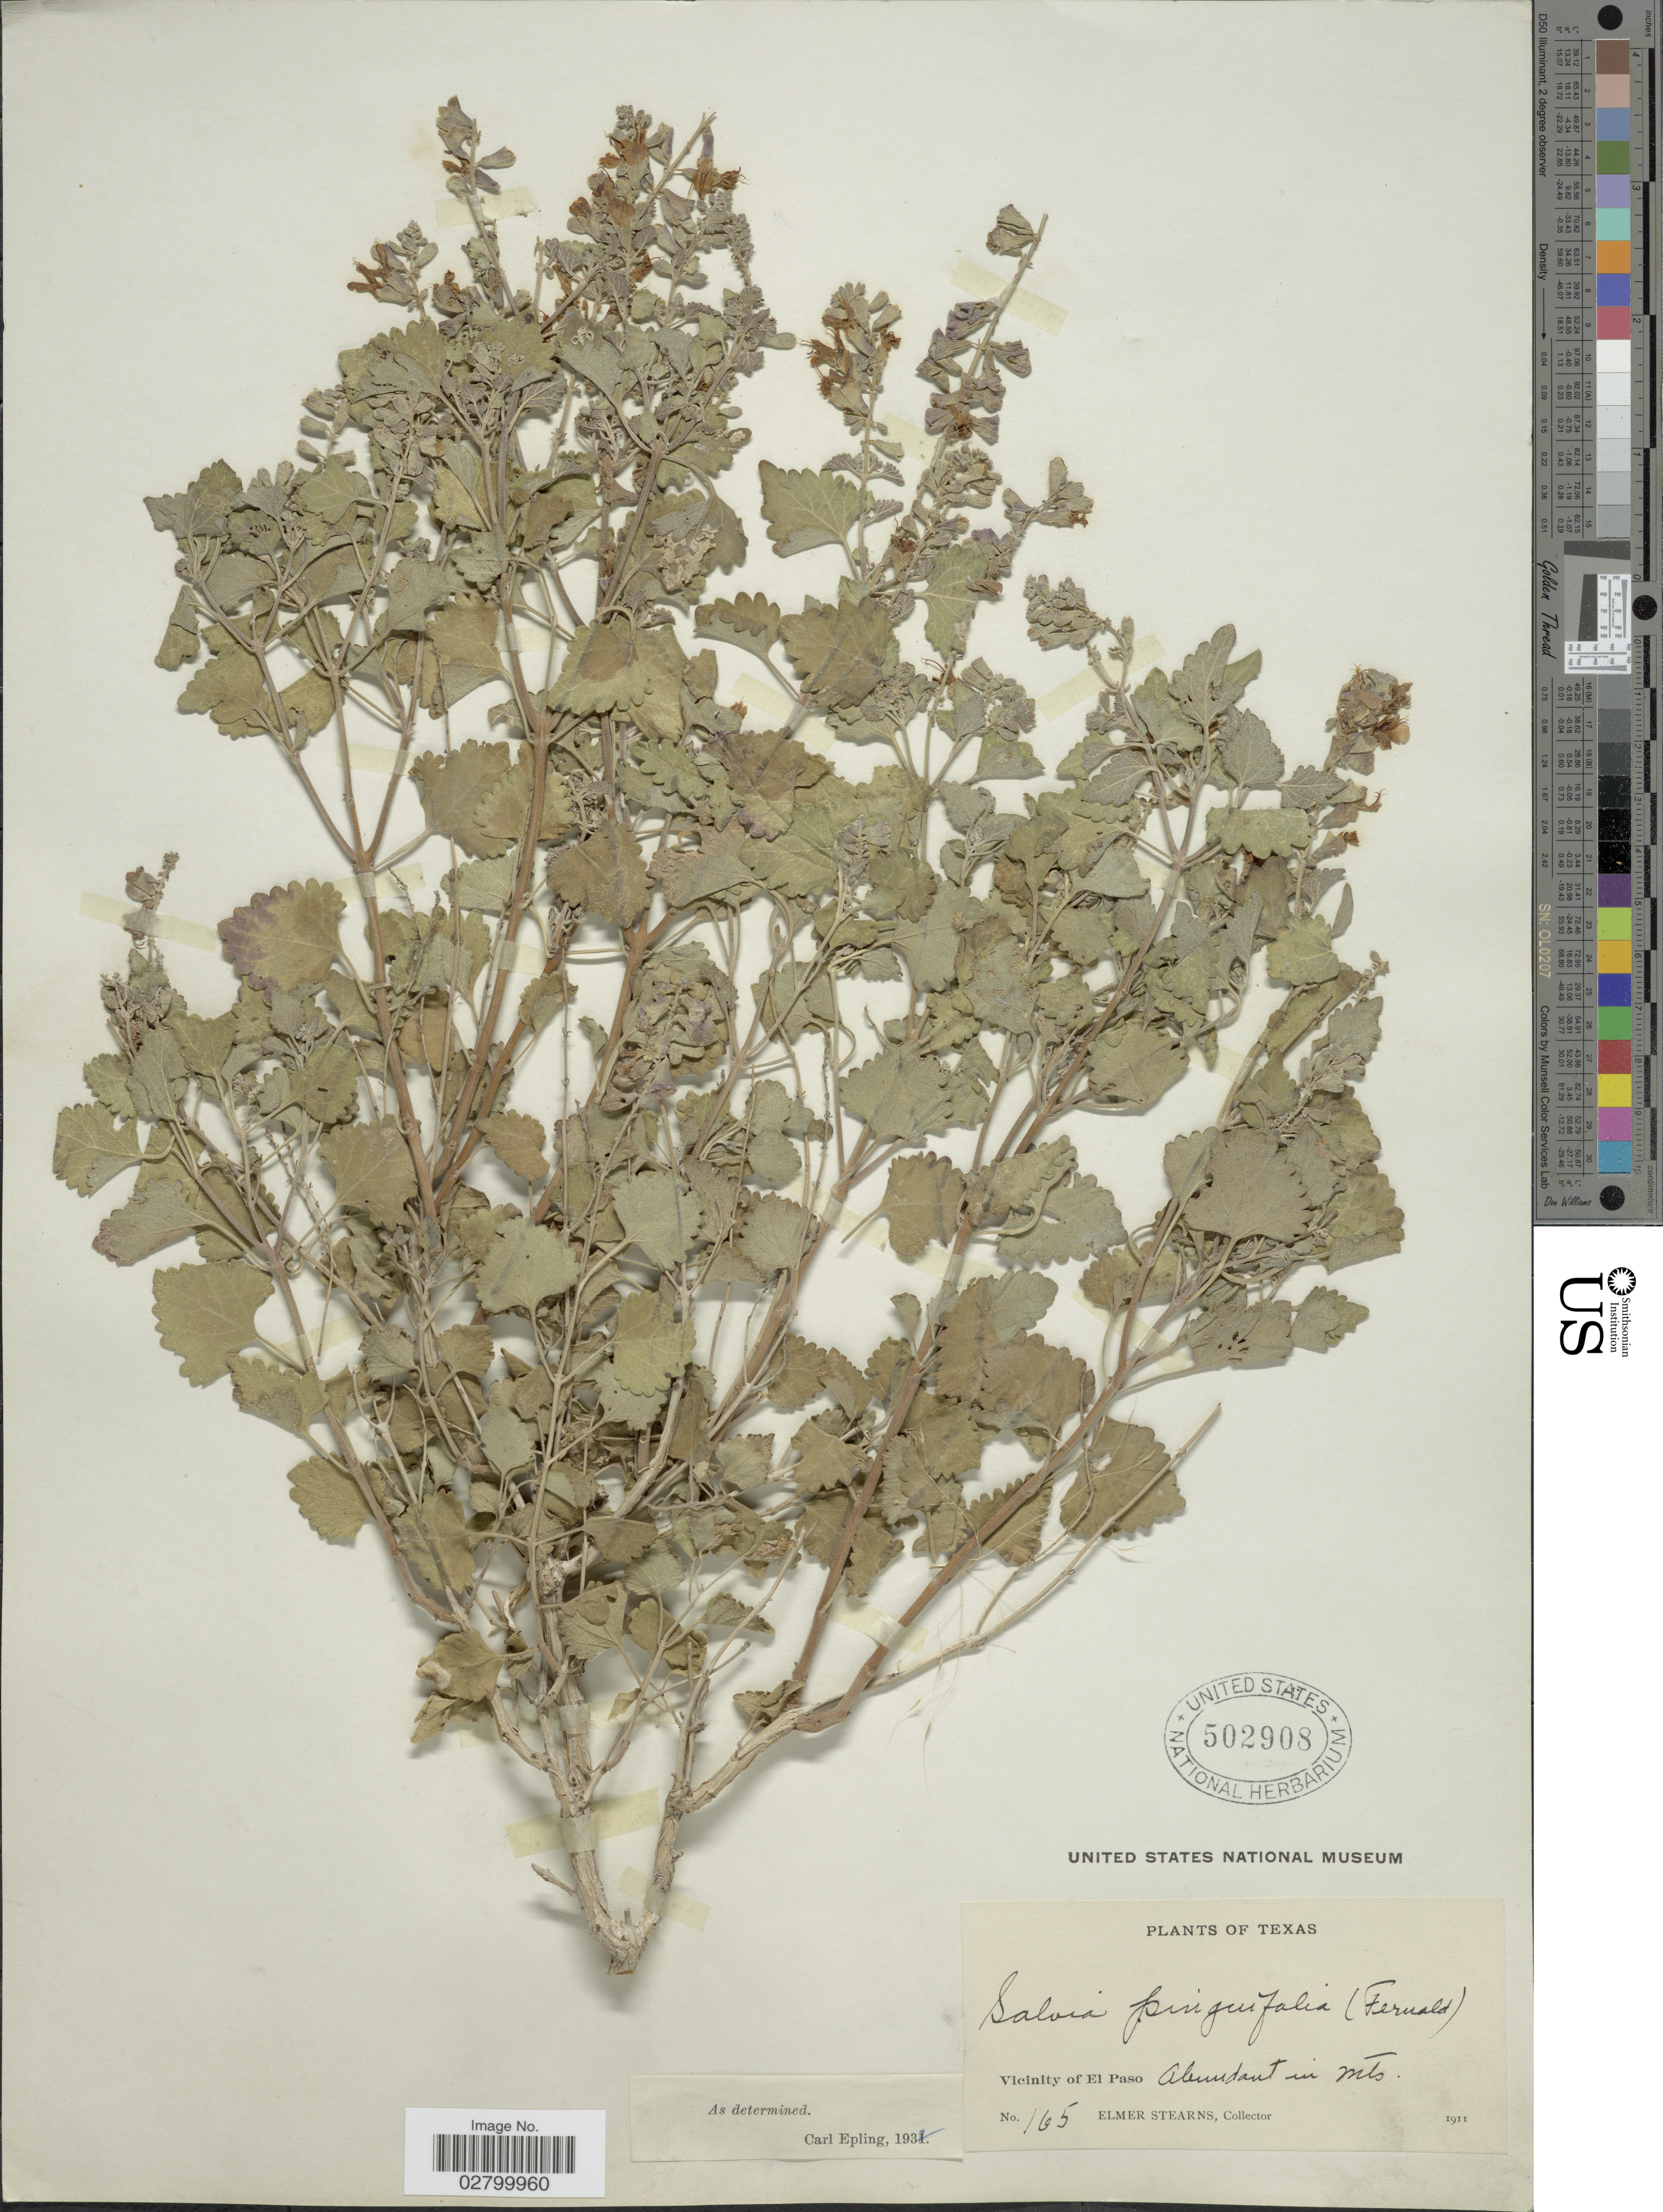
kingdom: Plantae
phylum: Tracheophyta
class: Magnoliopsida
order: Lamiales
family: Lamiaceae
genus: Salvia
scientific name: Salvia pinguifolia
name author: (Fernald) Wooton & Standl.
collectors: E. Stearns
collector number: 165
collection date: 1911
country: United States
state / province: Texas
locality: Vicinity of El Paso. Abundant in Mts.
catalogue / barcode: US 502908